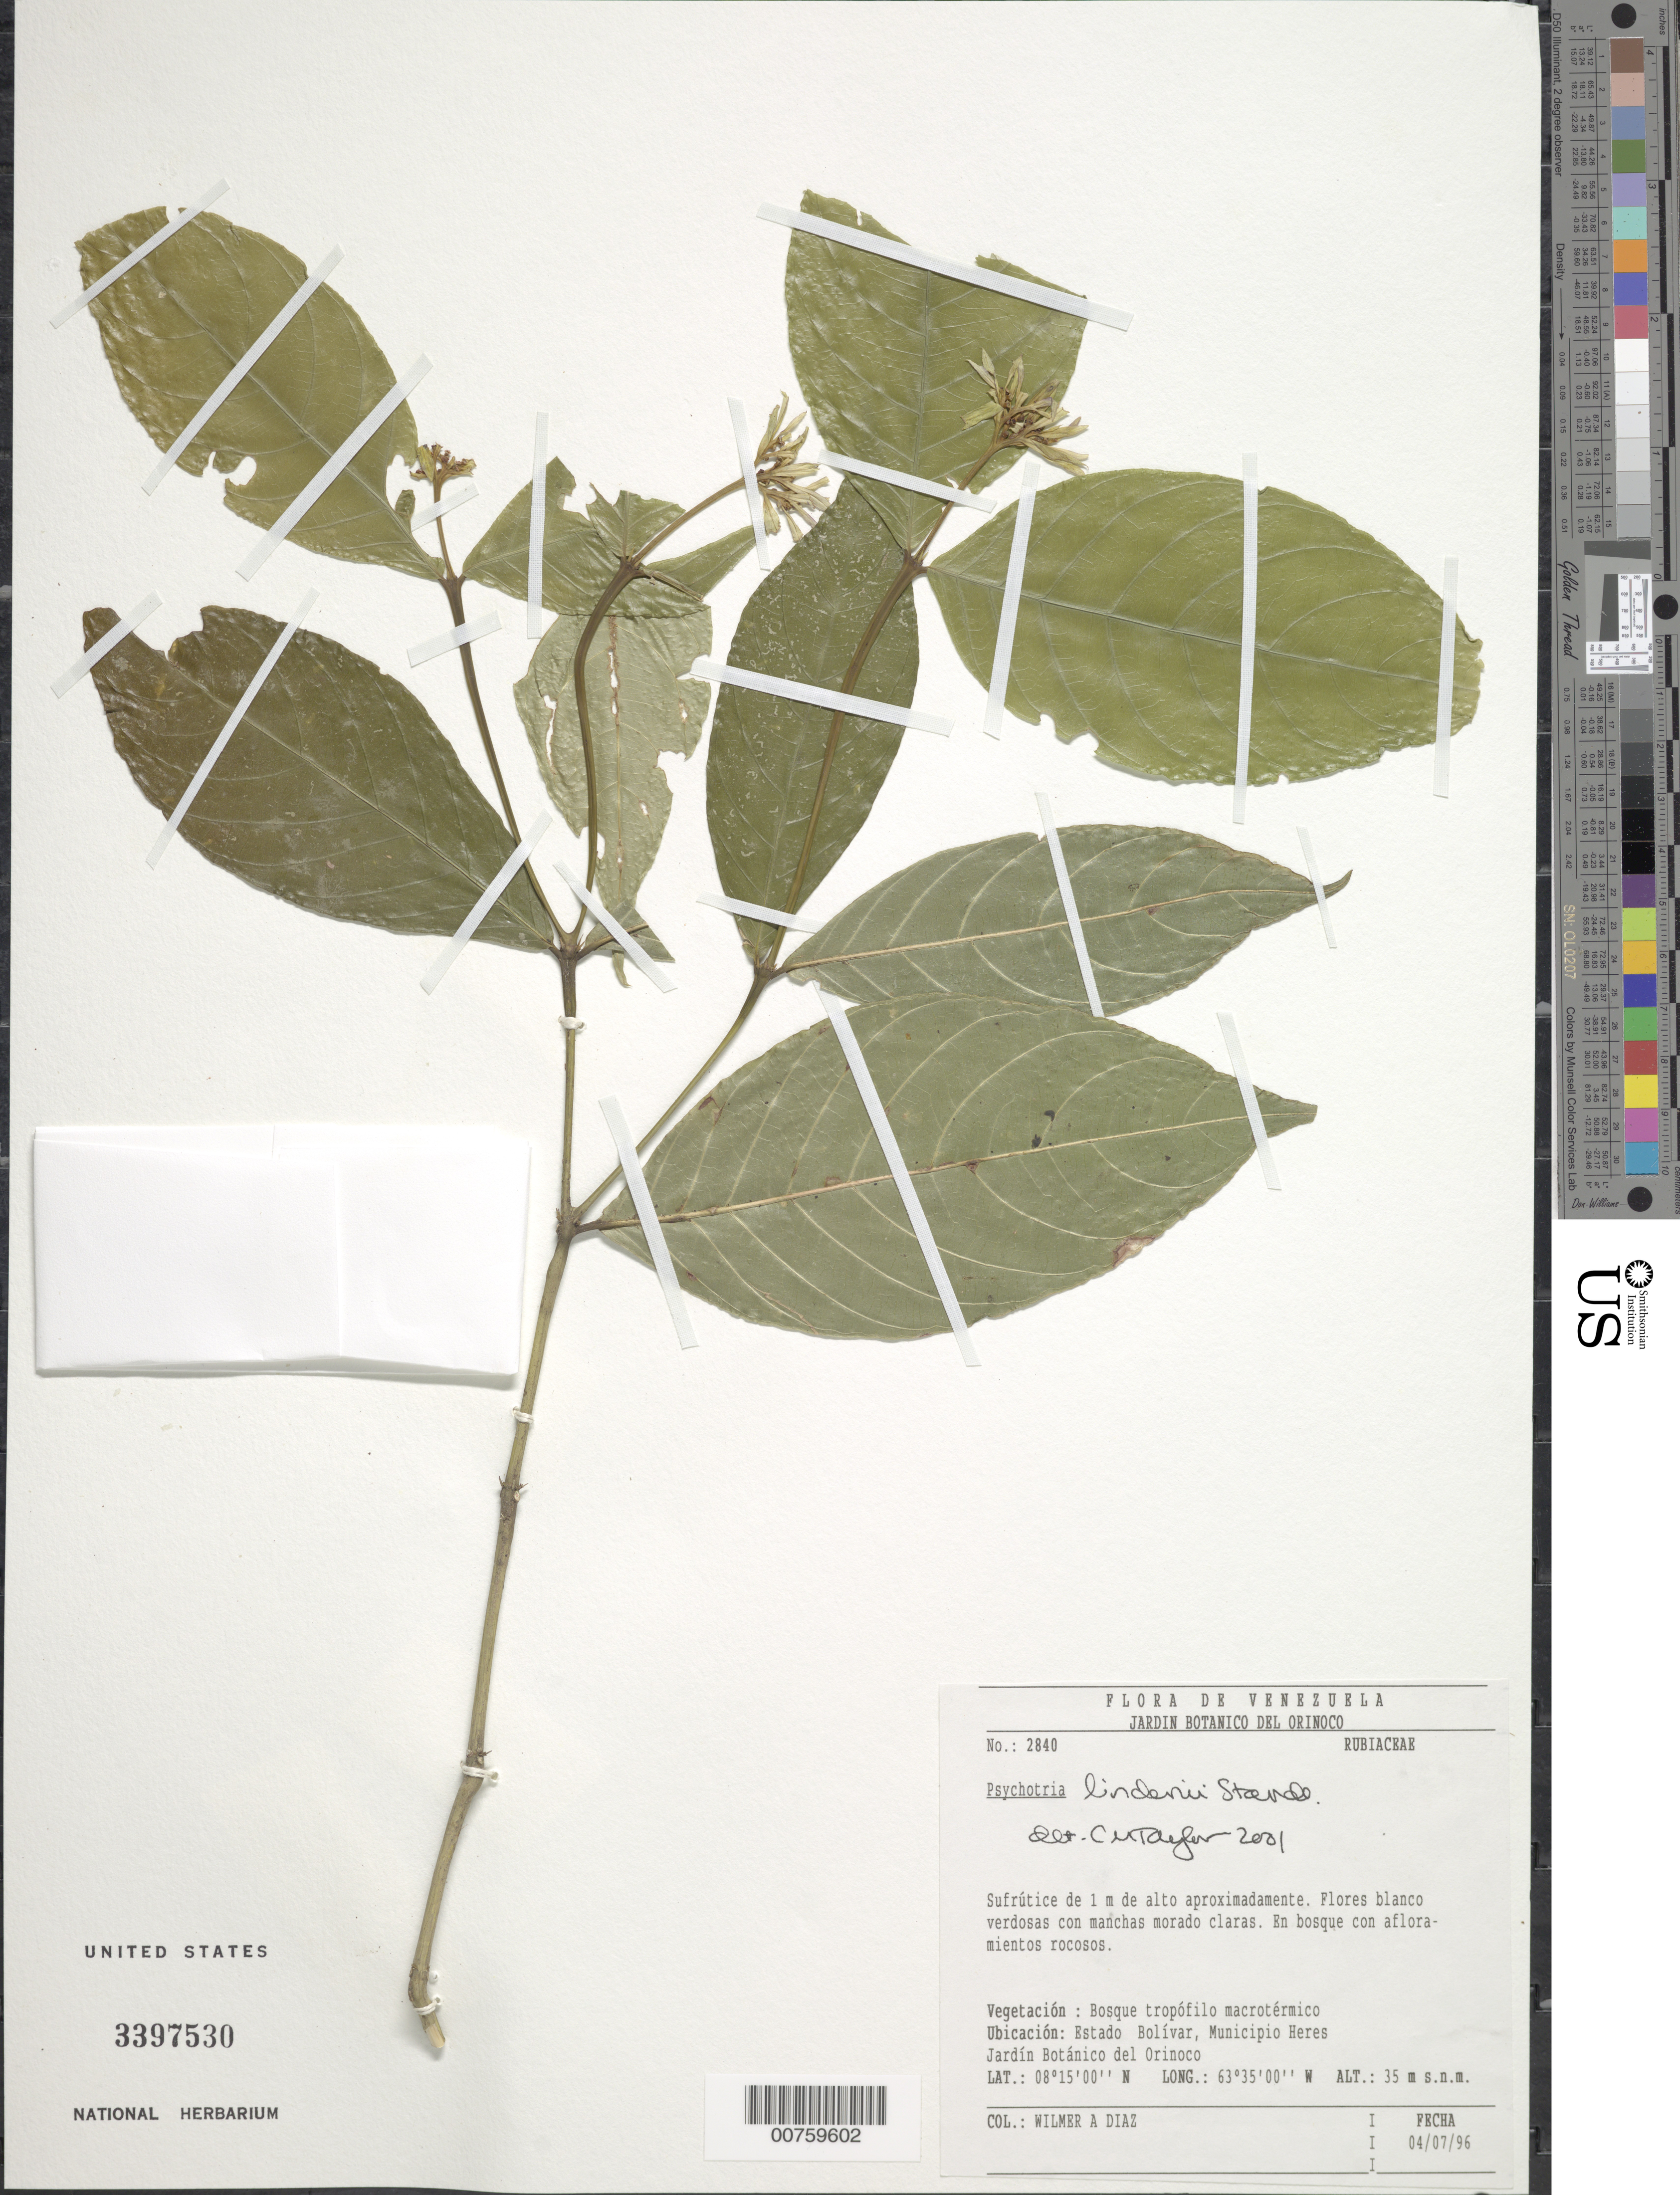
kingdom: Plantae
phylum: Tracheophyta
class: Magnoliopsida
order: Gentianales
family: Rubiaceae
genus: Psychotria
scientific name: Psychotria lindenii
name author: Standl.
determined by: Taylor, Charlotte M.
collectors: W. Díaz P., R. Rivero, J. Perez & O. Acosta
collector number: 2840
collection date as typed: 4-Jul-96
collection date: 1996-07-04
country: Venezuela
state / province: Bolívar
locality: Mun. Heres, Jardín Botanico del Orinoco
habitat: Bosque con aflormientos rocosos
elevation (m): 35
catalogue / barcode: US 3397530